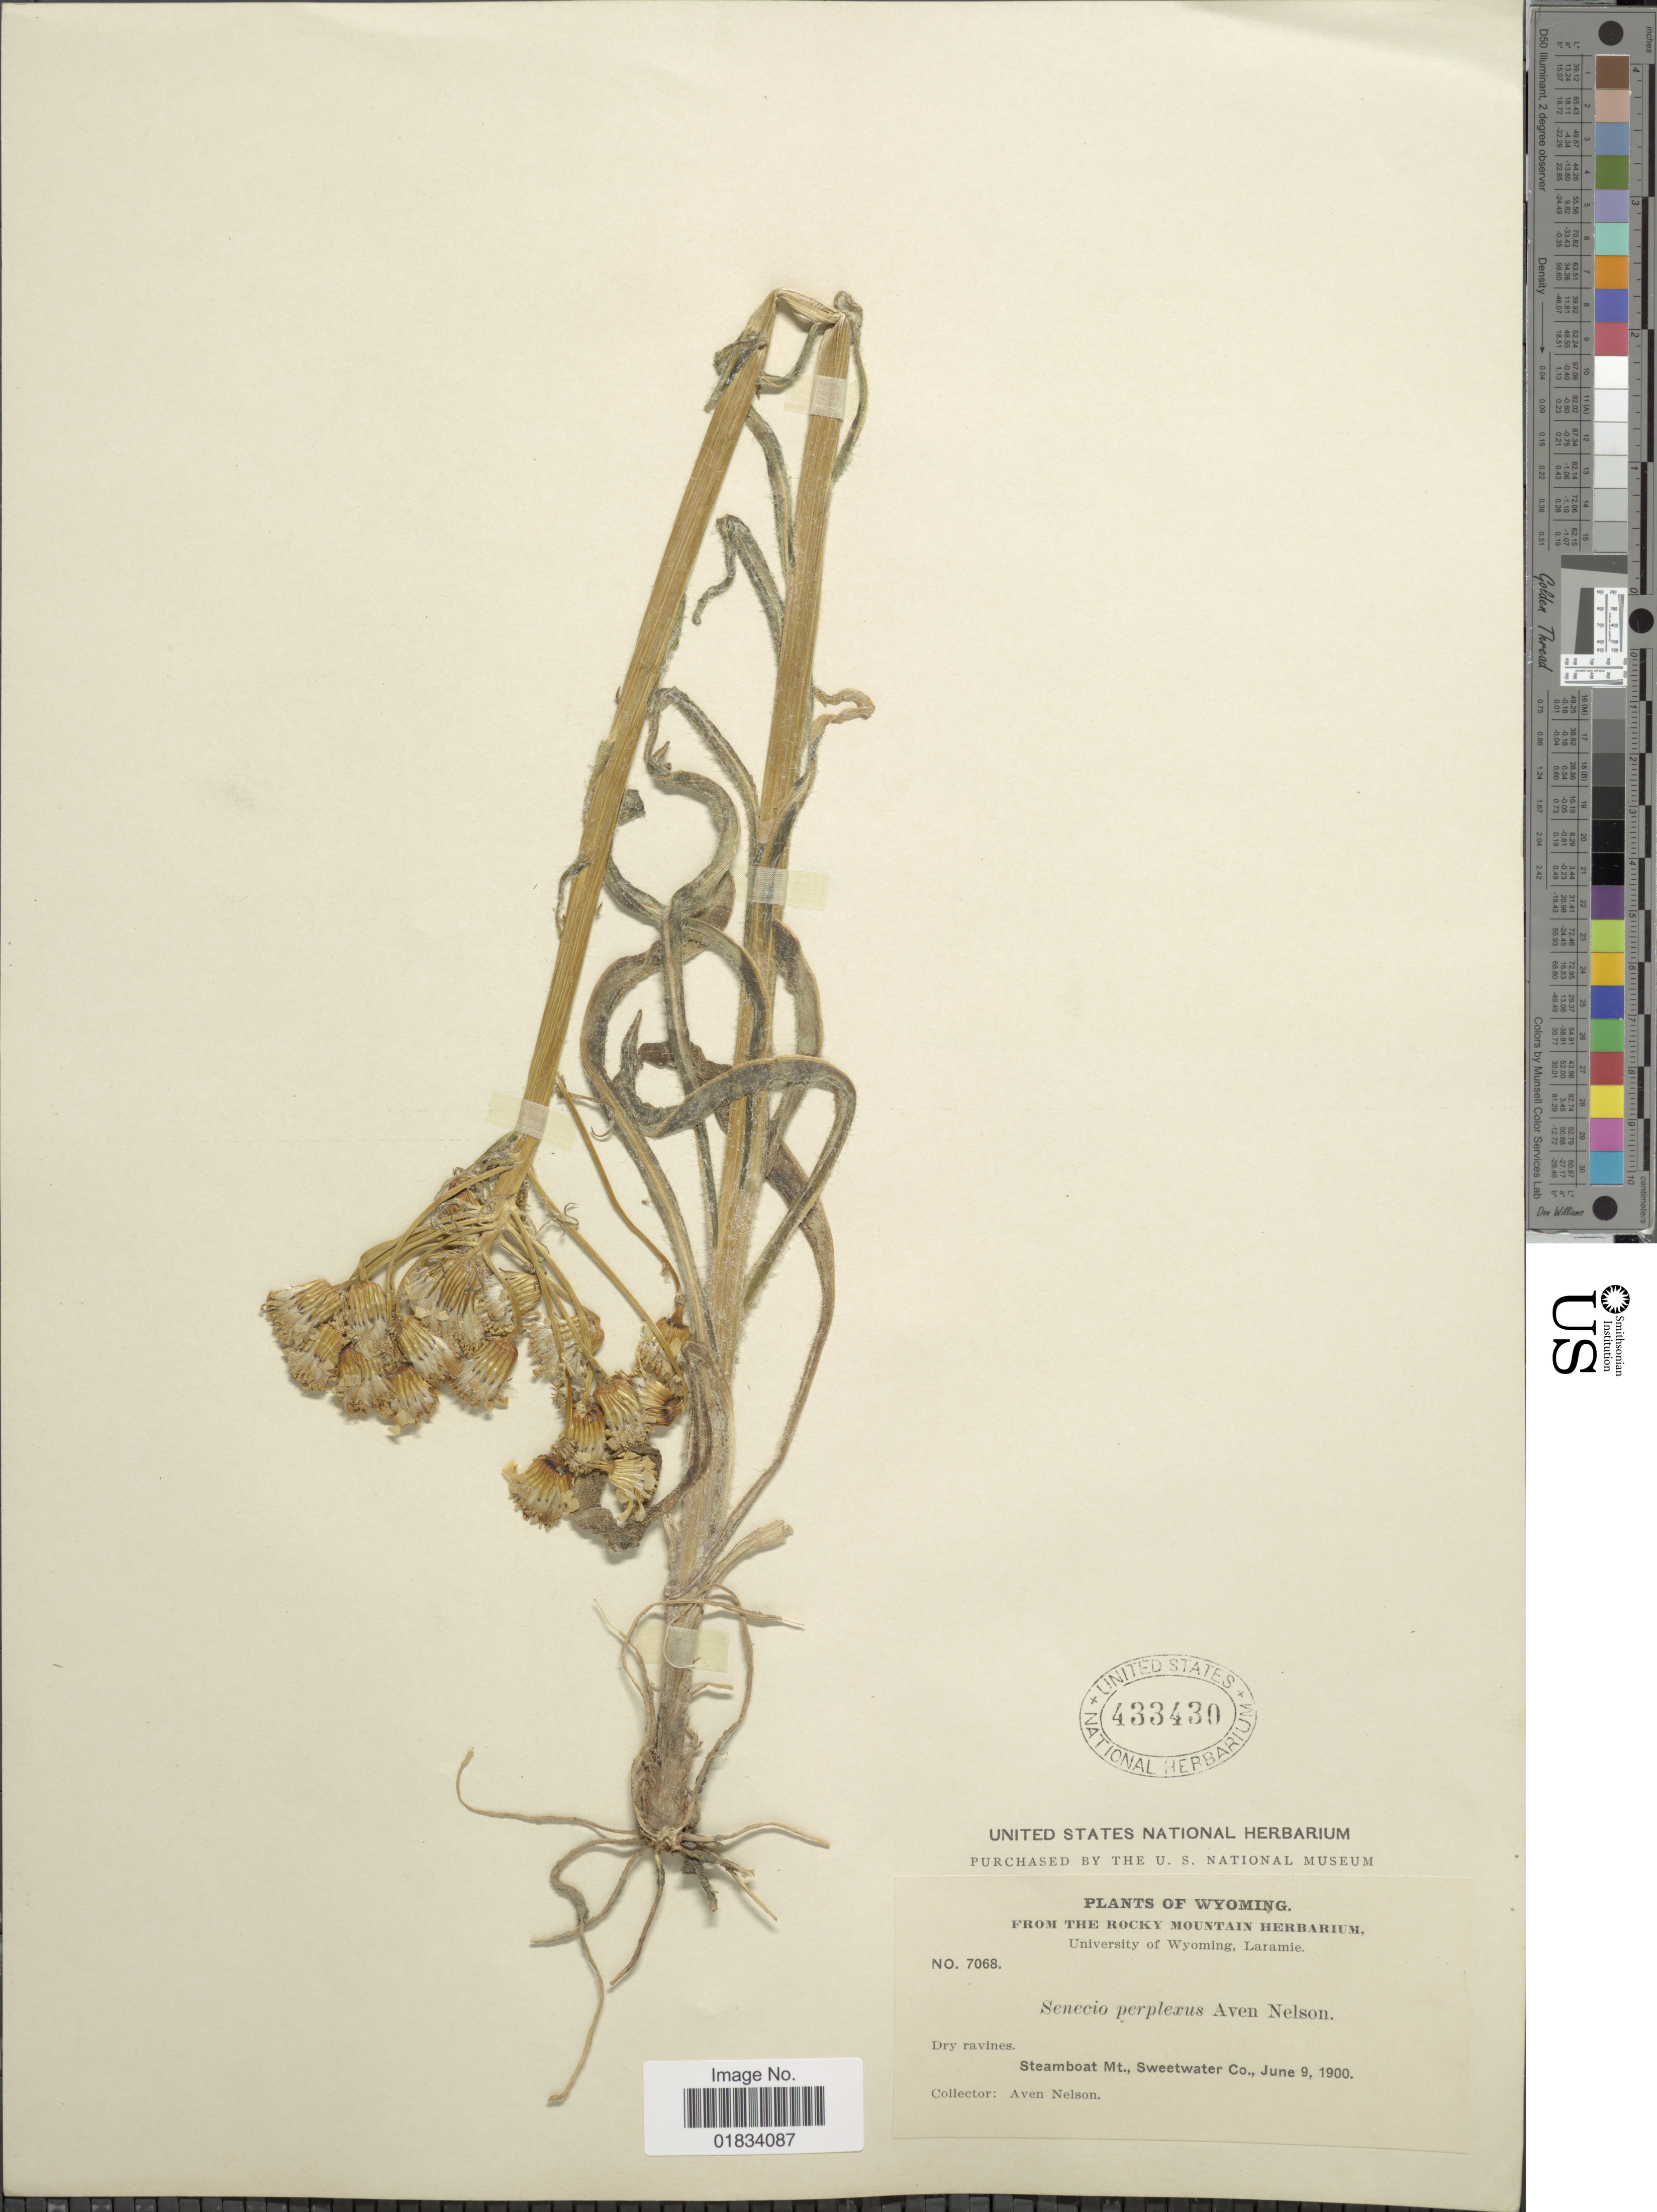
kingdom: Plantae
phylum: Tracheophyta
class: Magnoliopsida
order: Asterales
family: Asteraceae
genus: Senecio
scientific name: Senecio integerrimus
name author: Nutt.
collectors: A. Nelson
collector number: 7068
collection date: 1900-06-09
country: United States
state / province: Wyoming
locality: Steamboat Mt., Sweetwater Co.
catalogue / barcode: US 433430